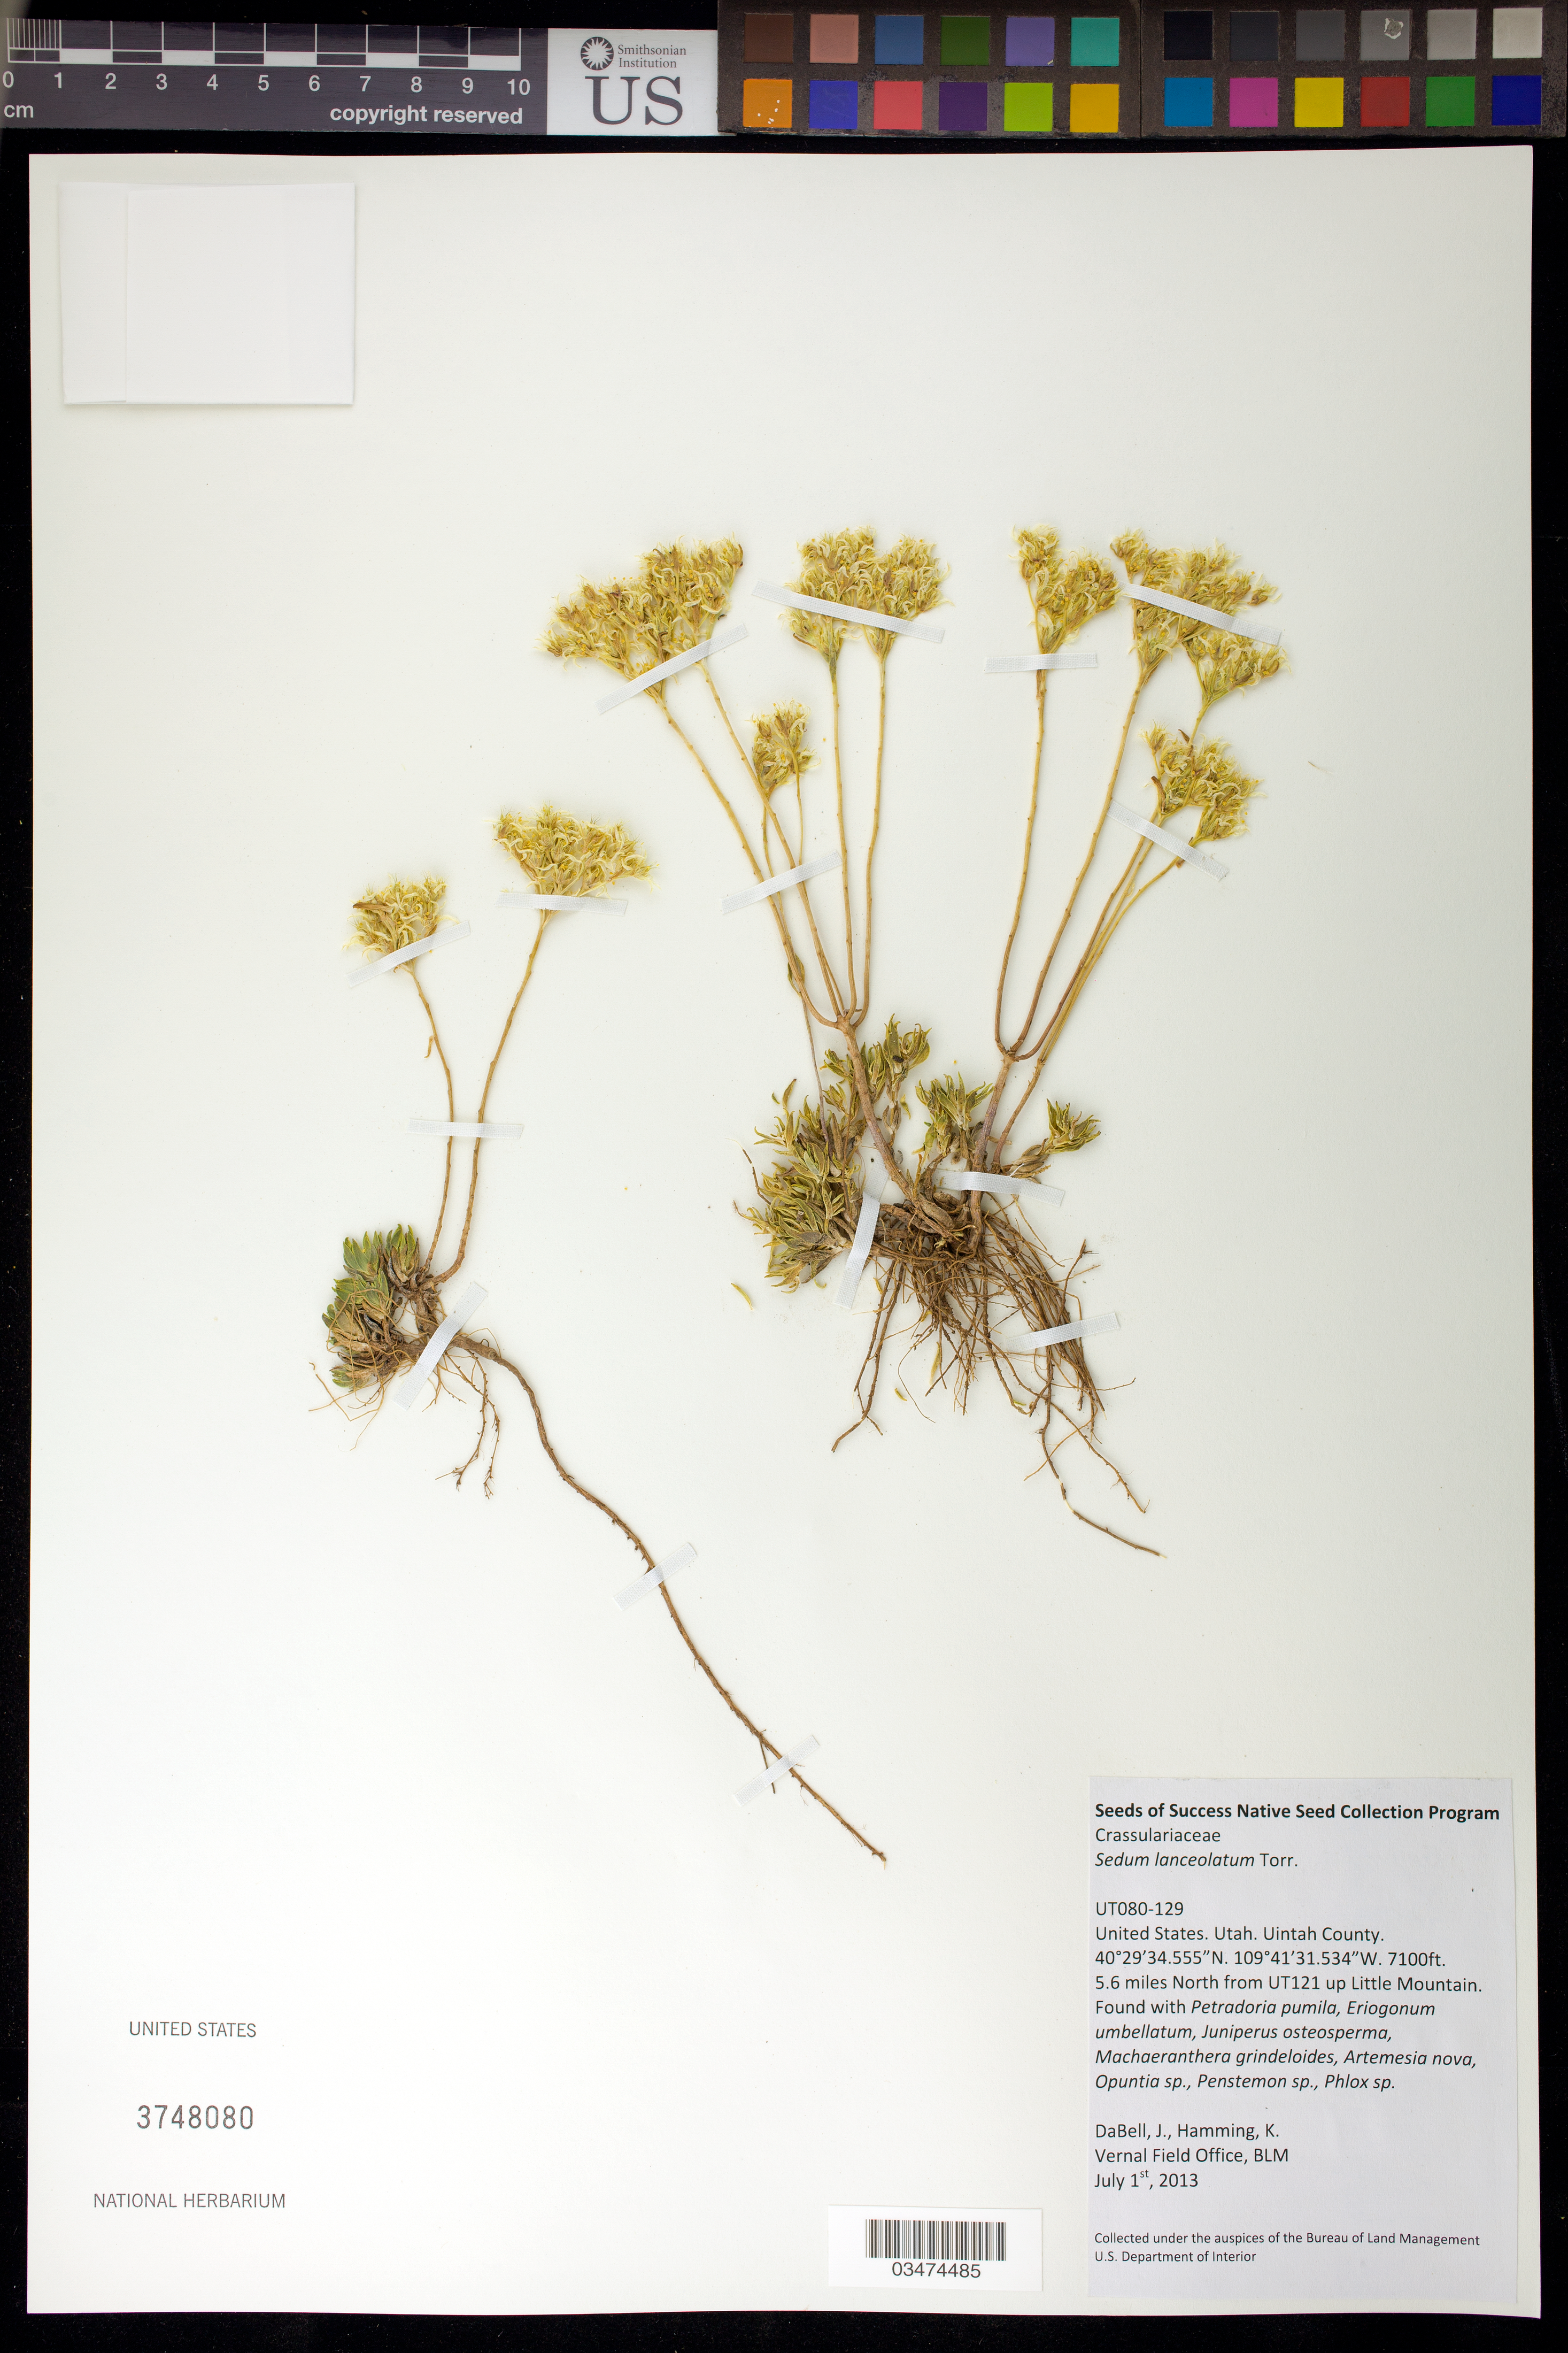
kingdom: Plantae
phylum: Tracheophyta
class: Magnoliopsida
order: Saxifragales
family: Crassulaceae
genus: Sedum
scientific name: Sedum lanceolatum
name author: Torr.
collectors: J. DaBell & K. Hamming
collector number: UT080-129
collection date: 2013-07-01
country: United States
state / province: Utah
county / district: Uintah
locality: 5.6 miles N from UT121 up Little Mountain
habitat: With Opuntia sp, Penstemon sp., Phlox sp., ect.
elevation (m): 2164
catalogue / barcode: US 3748080